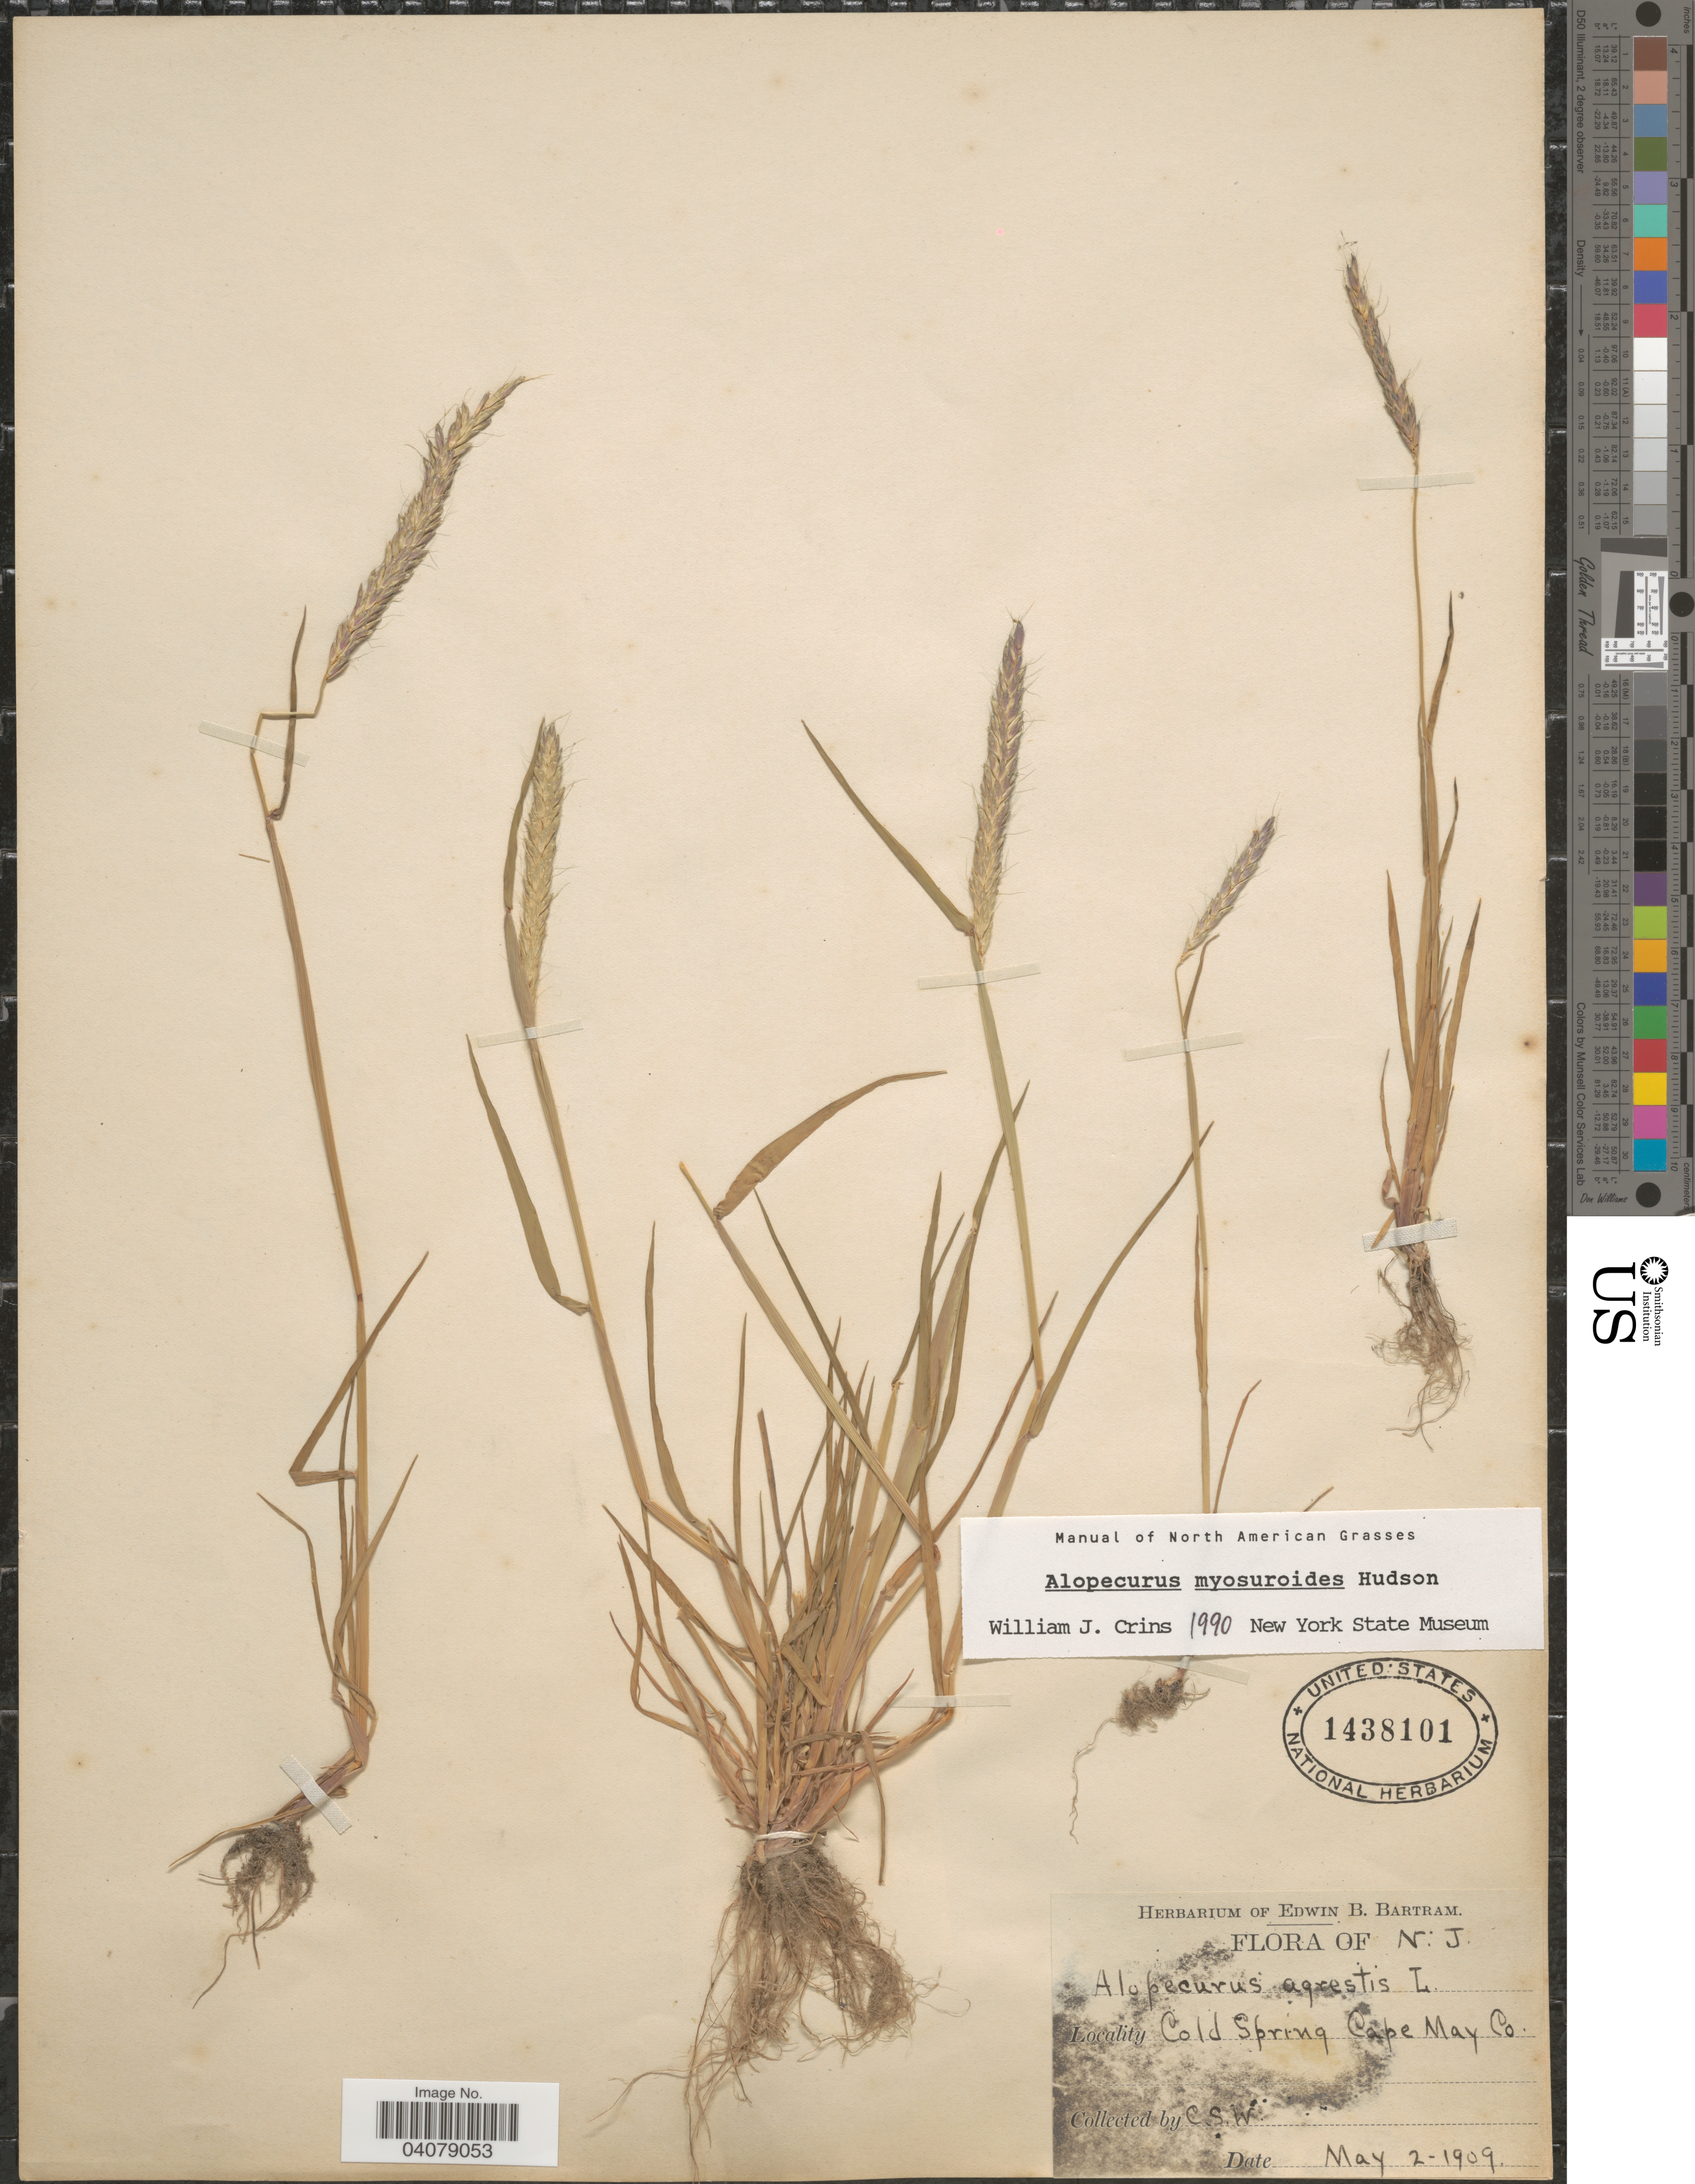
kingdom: Plantae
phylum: Tracheophyta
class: Liliopsida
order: Poales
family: Poaceae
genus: Alopecurus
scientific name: Alopecurus myosuroides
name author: Huds.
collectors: C. S. W.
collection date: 1909-05-02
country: United States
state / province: New Jersey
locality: Cold Spring Cape May Co.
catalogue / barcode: US 1438101